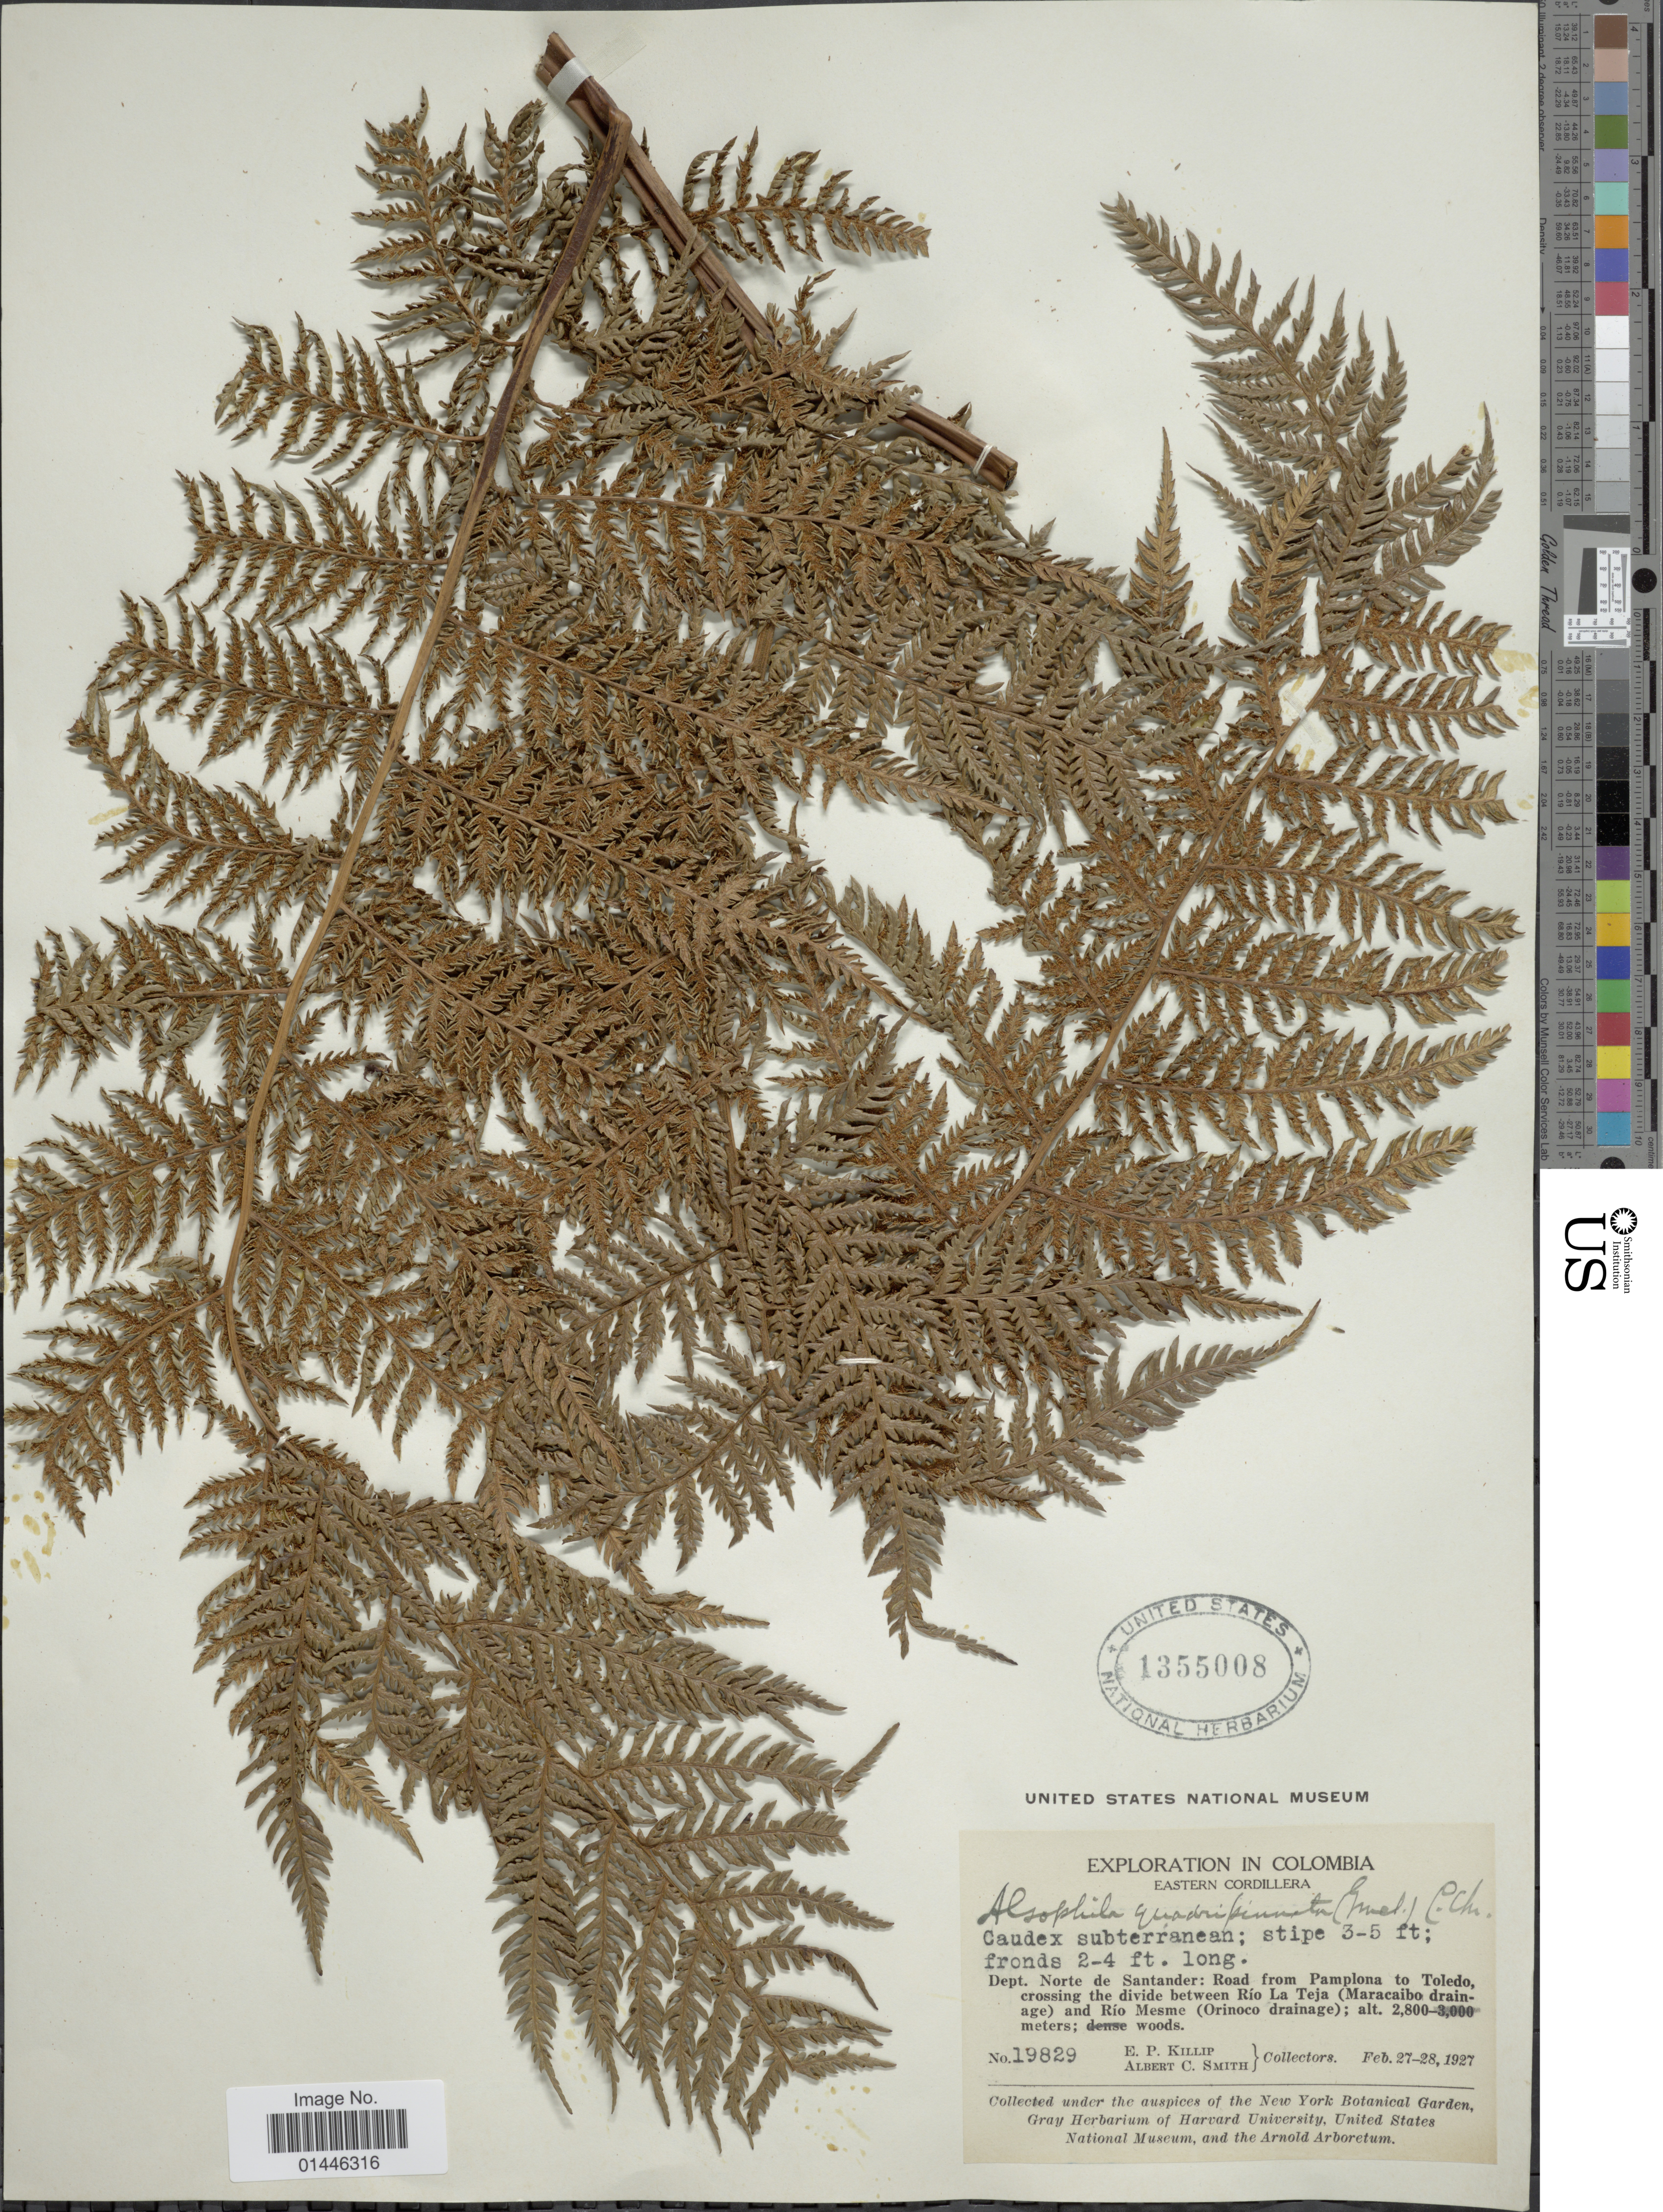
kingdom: Plantae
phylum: Tracheophyta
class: Polypodiopsida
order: Cyatheales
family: Dicksoniaceae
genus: Lophosoria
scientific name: Lophosoria quadripinnata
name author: (J.F. Gmel.) C. Chr.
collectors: E. P. Killip & A. C. Smith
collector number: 19829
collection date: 1927-02-27/1927-02-28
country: Colombia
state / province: Norte de Santander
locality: Eastern Cordillera. Road from Pamplona to Toledo, crossing the divide between Río La Teja (Maracaibo drainage) and Río Mesme (Orinoco drainage)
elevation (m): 2800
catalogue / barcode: US 1355008